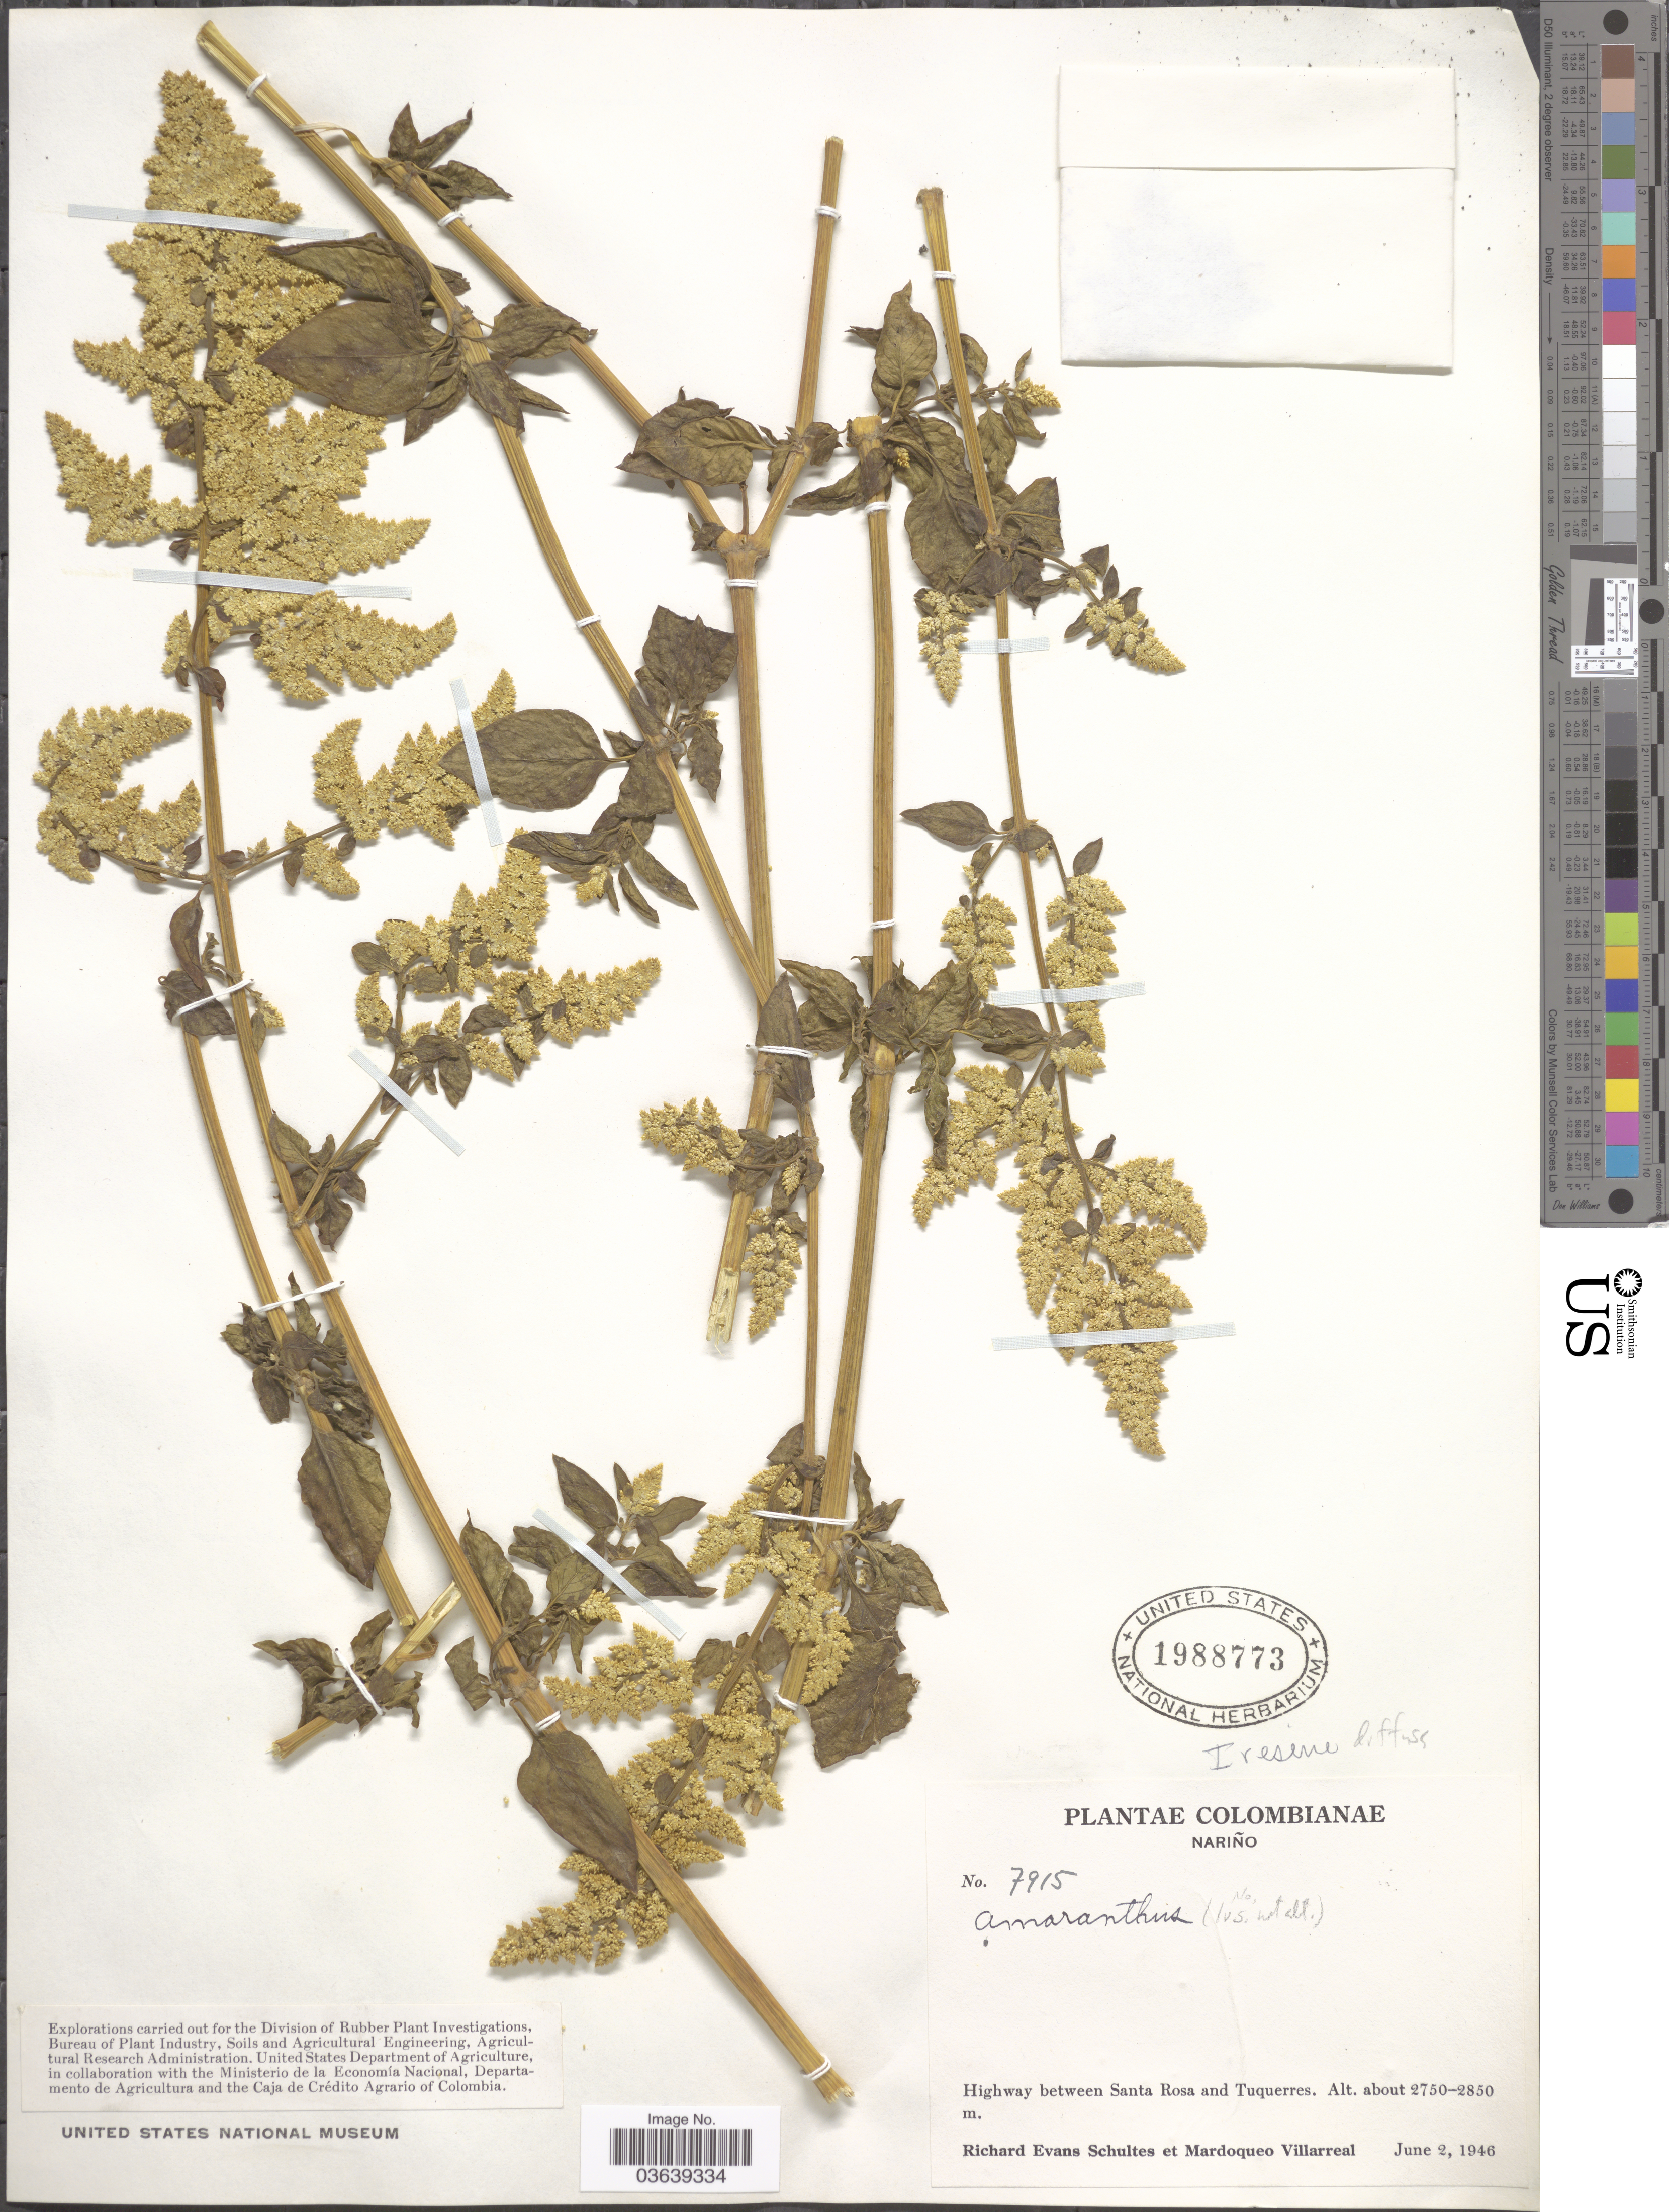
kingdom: Plantae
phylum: Tracheophyta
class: Magnoliopsida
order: Caryophyllales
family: Amaranthaceae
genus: Iresine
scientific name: Iresine celosia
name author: L.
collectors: R. E. Schultes & M. Villarreal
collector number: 7915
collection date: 1946-06-02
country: Colombia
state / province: Nariño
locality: Highway between Santa Rosa and Tuquerres.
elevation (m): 2750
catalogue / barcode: US 1988773